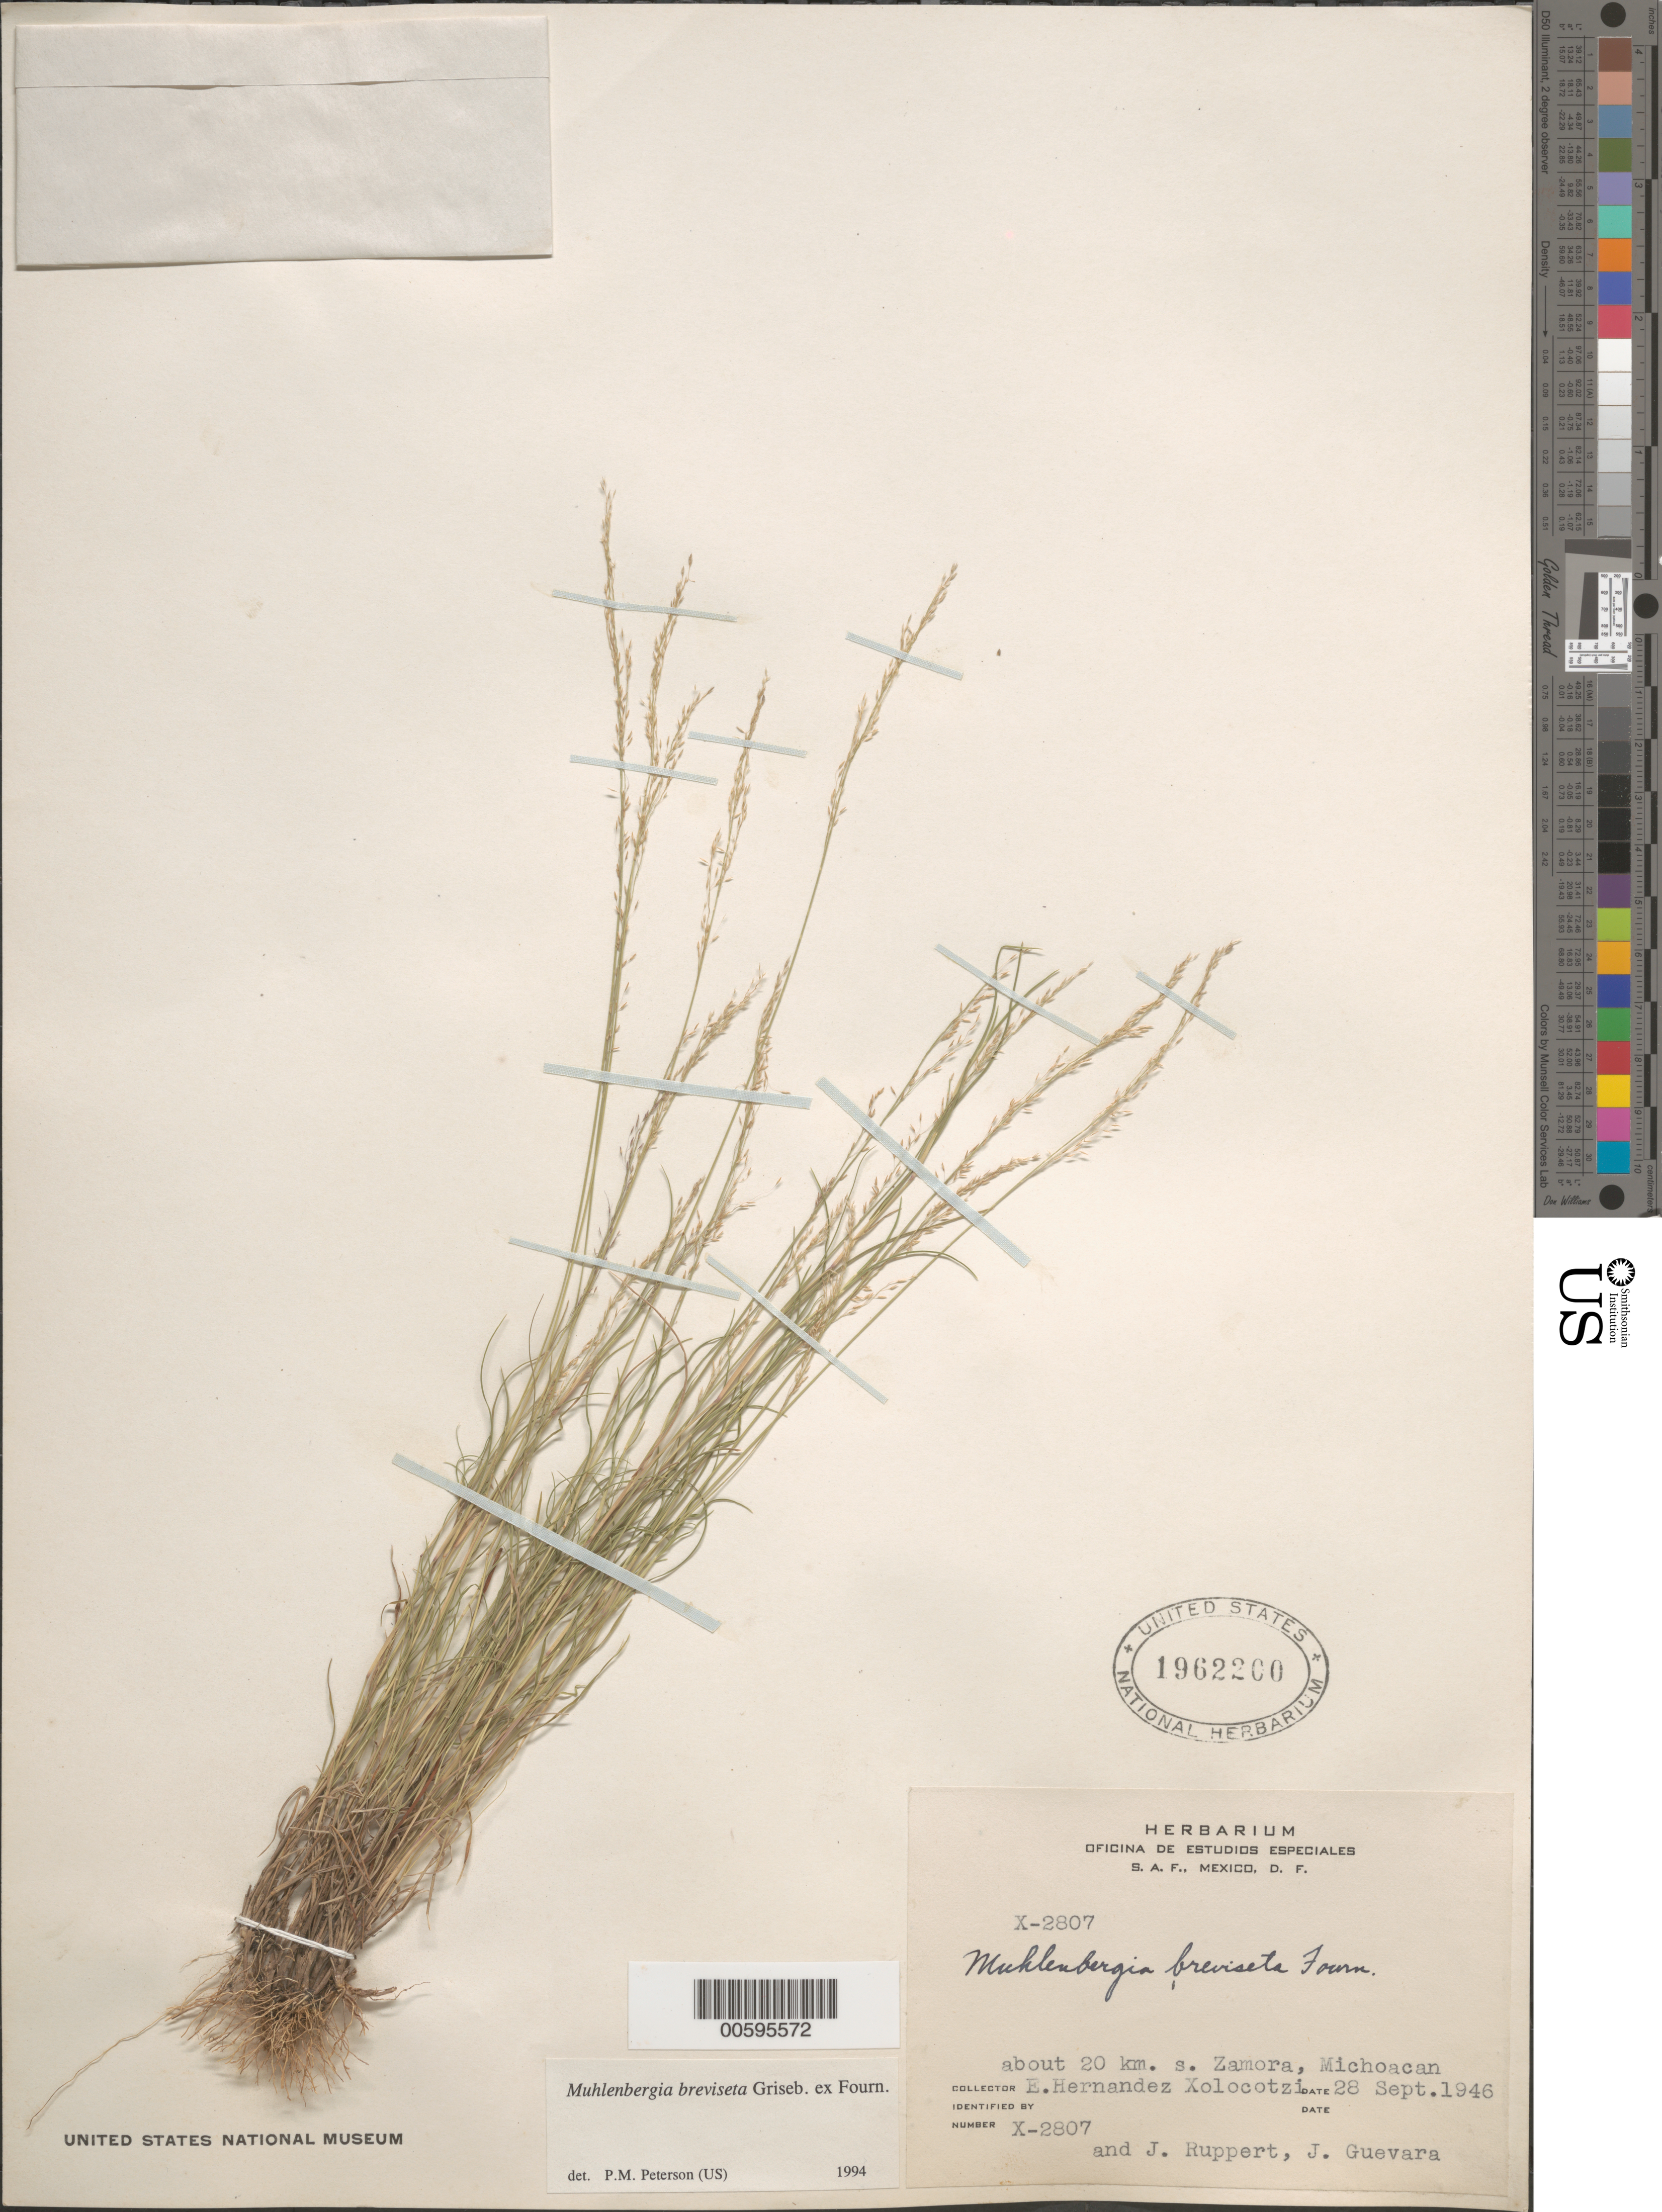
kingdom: Plantae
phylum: Tracheophyta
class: Liliopsida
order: Poales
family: Poaceae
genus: Muhlenbergia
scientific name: Muhlenbergia breviseta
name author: Griseb. ex E. Fourn.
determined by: Peterson, Paul M., (BOT), Smithsonian Institution - National Museum of Natural History (UNITED STATES)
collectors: E. I. Hernández-X., J. Ruppert & J. Guevara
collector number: X-2807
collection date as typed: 28 Sep 1946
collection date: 1946-09-28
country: Mexico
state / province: Michoacán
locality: Ca 20 km S Zamora.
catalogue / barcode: US 1962200